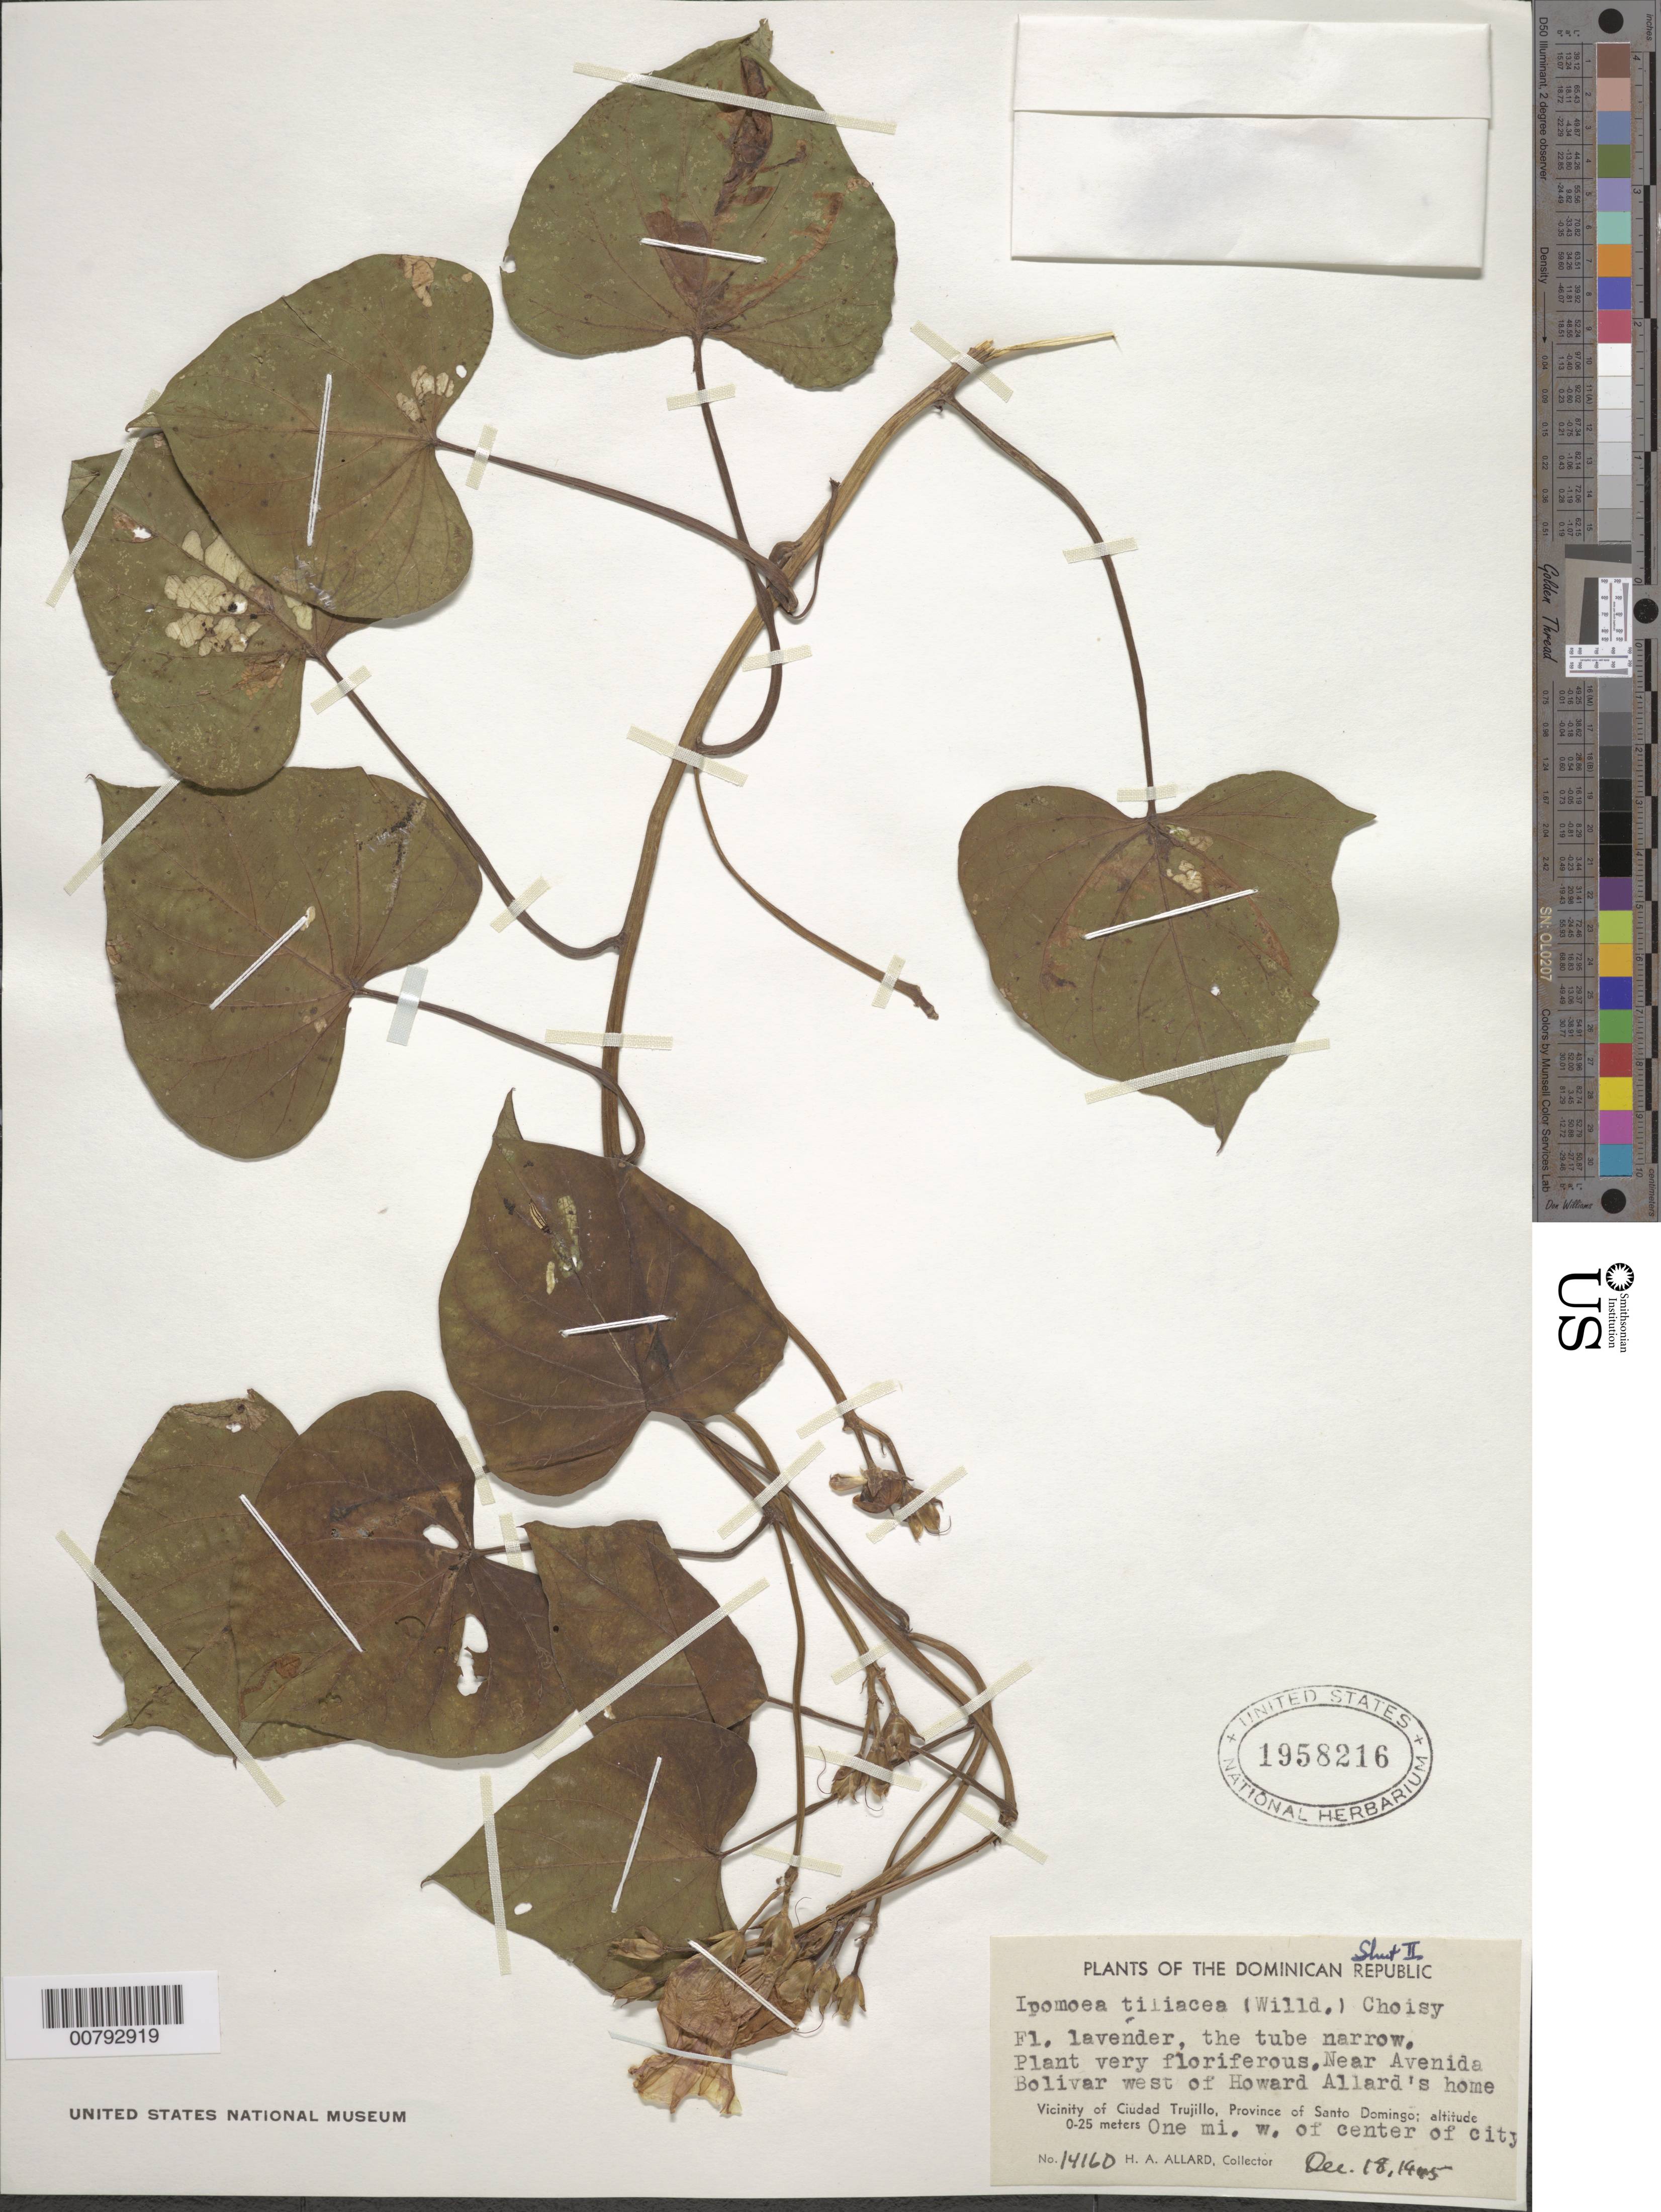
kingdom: Plantae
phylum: Tracheophyta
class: Magnoliopsida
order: Solanales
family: Convolvulaceae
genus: Ipomoea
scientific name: Ipomoea batatas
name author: (L.) Lam.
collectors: H. A. Allard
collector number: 14160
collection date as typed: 18 Dec 1947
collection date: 1947-12-18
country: Dominican Republic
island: Hispaniola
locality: Province of Santo Domingo, vicinity of Ciudad Trujillo, near Avenida Bolivar west of Howard Allard's home.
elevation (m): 0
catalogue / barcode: US 1958216